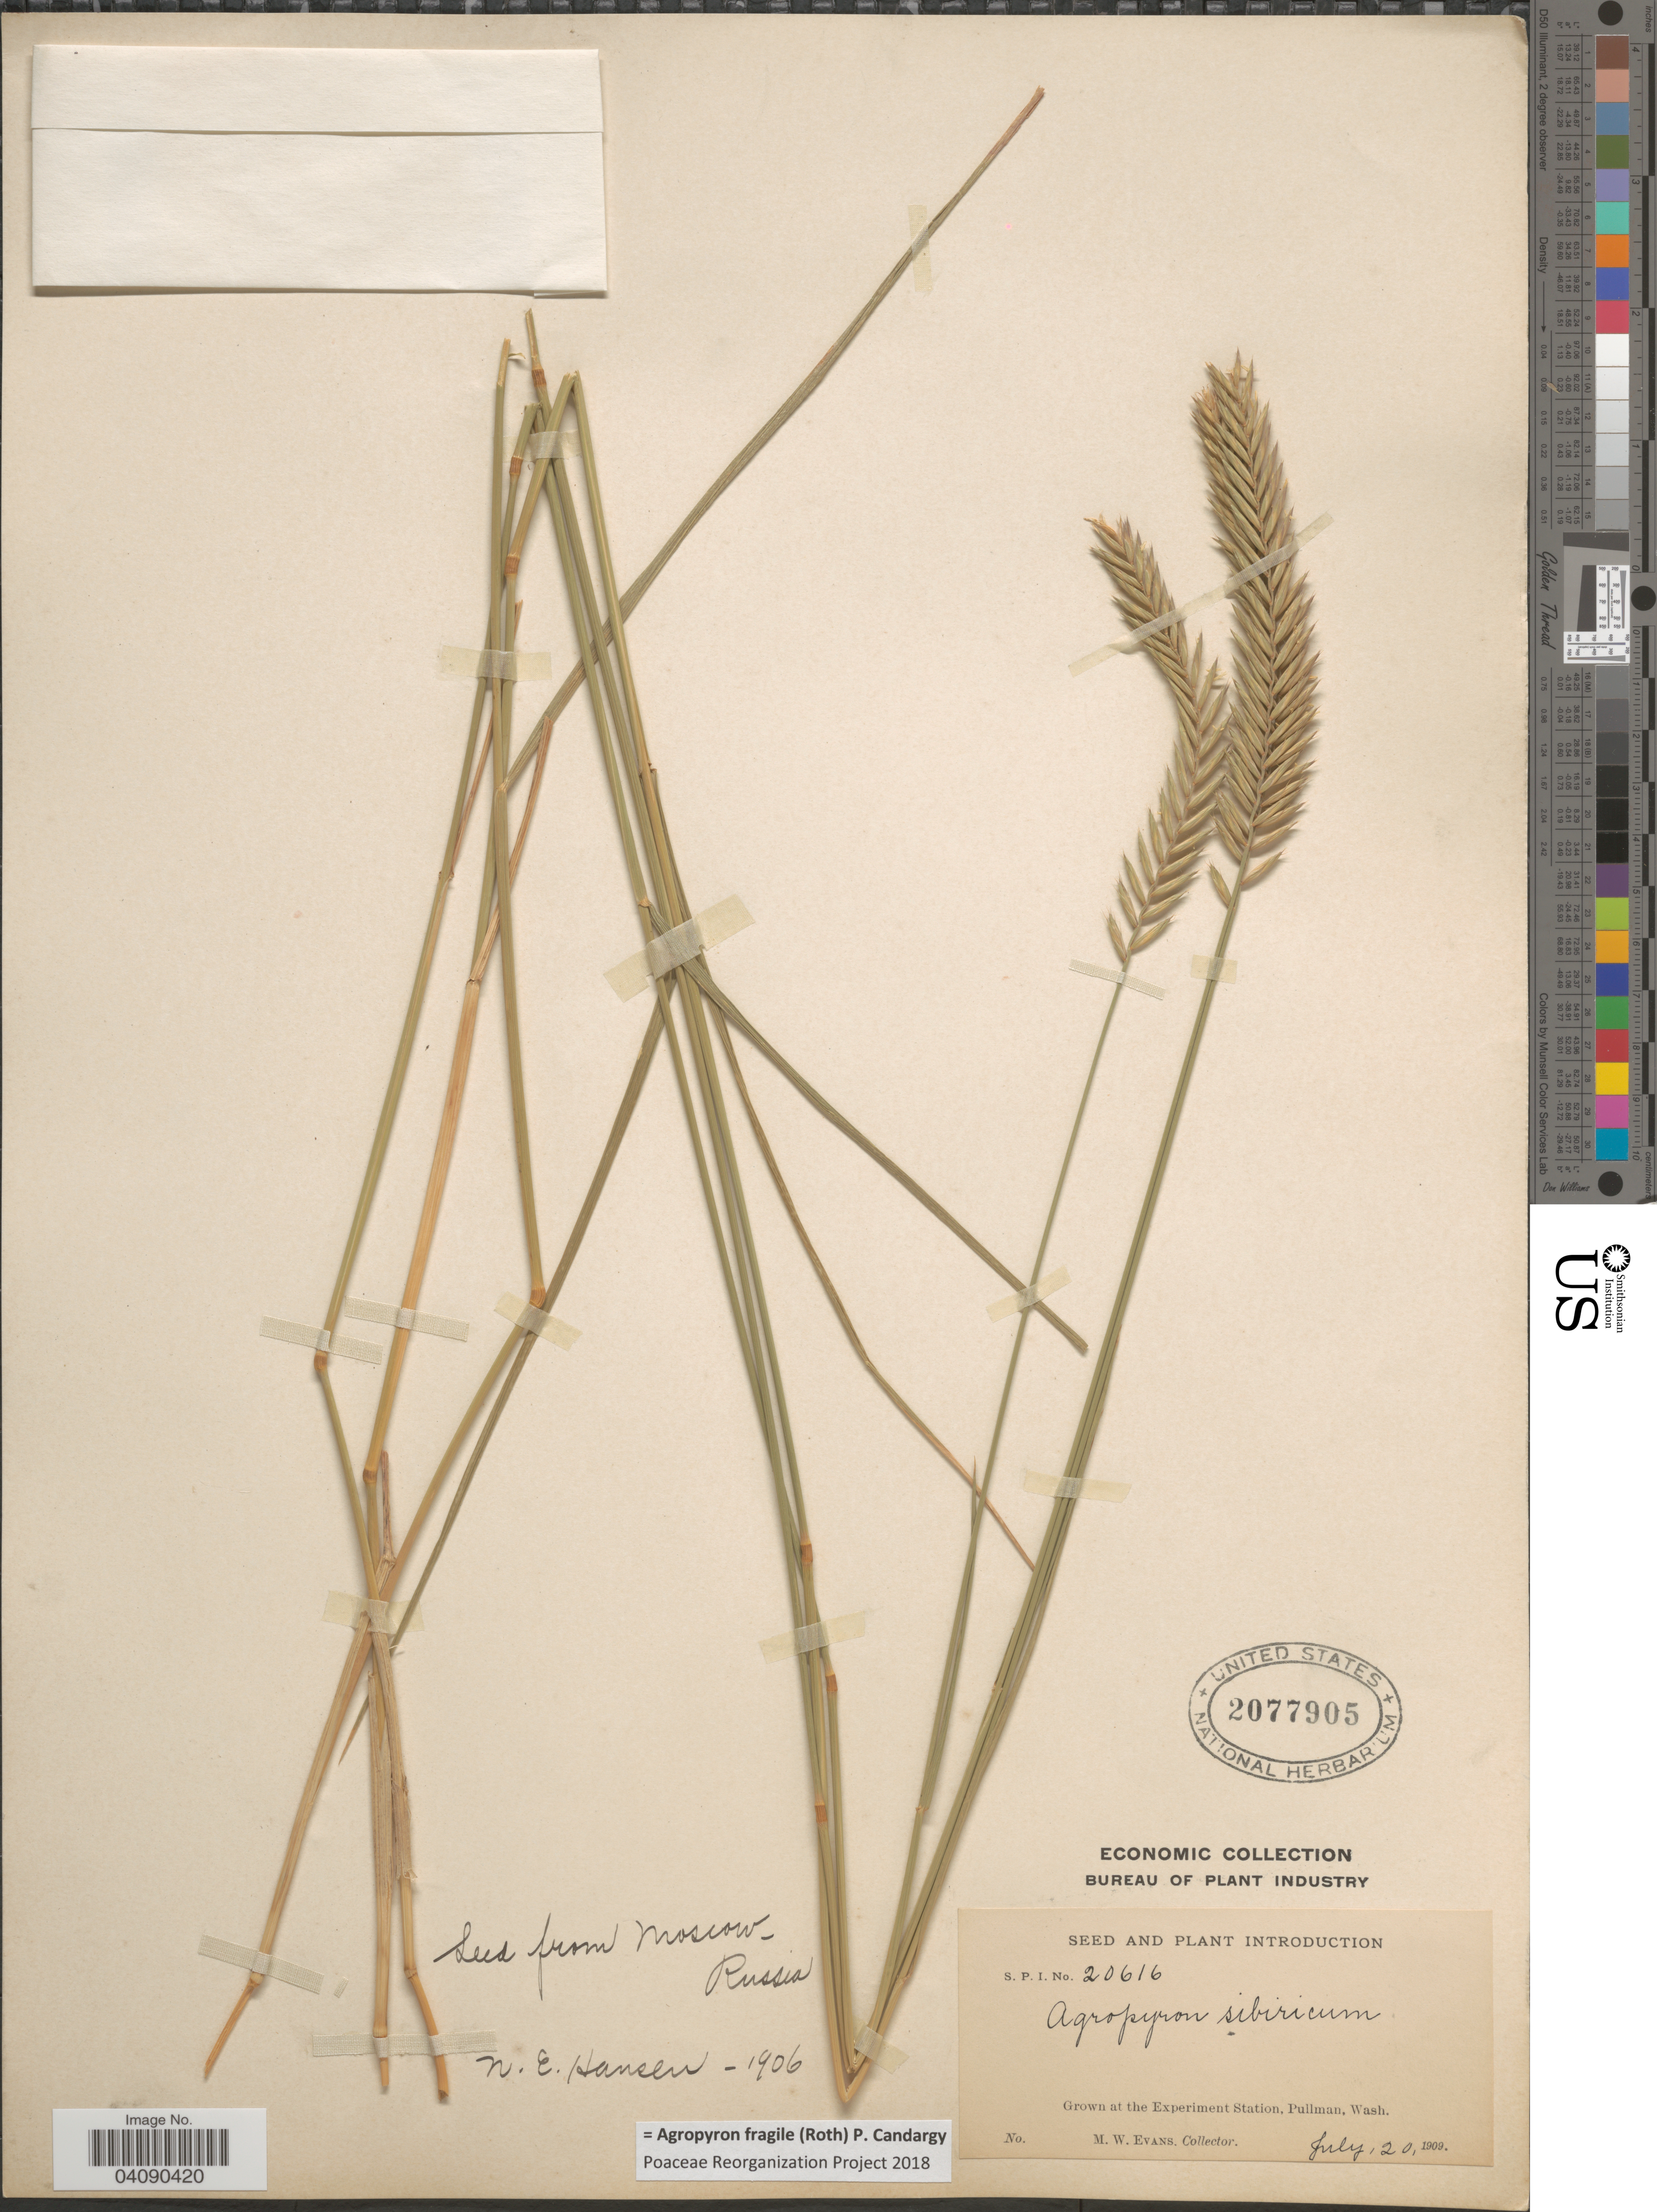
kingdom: Plantae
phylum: Tracheophyta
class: Liliopsida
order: Poales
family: Poaceae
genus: Agropyron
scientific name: Agropyron fragile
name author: (Roth) Candargy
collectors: M. W. Evans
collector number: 20616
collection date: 1909-07-20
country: United States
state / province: Washington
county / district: Whitman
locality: At the Experiment Station, Pullman.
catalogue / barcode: US 2077905